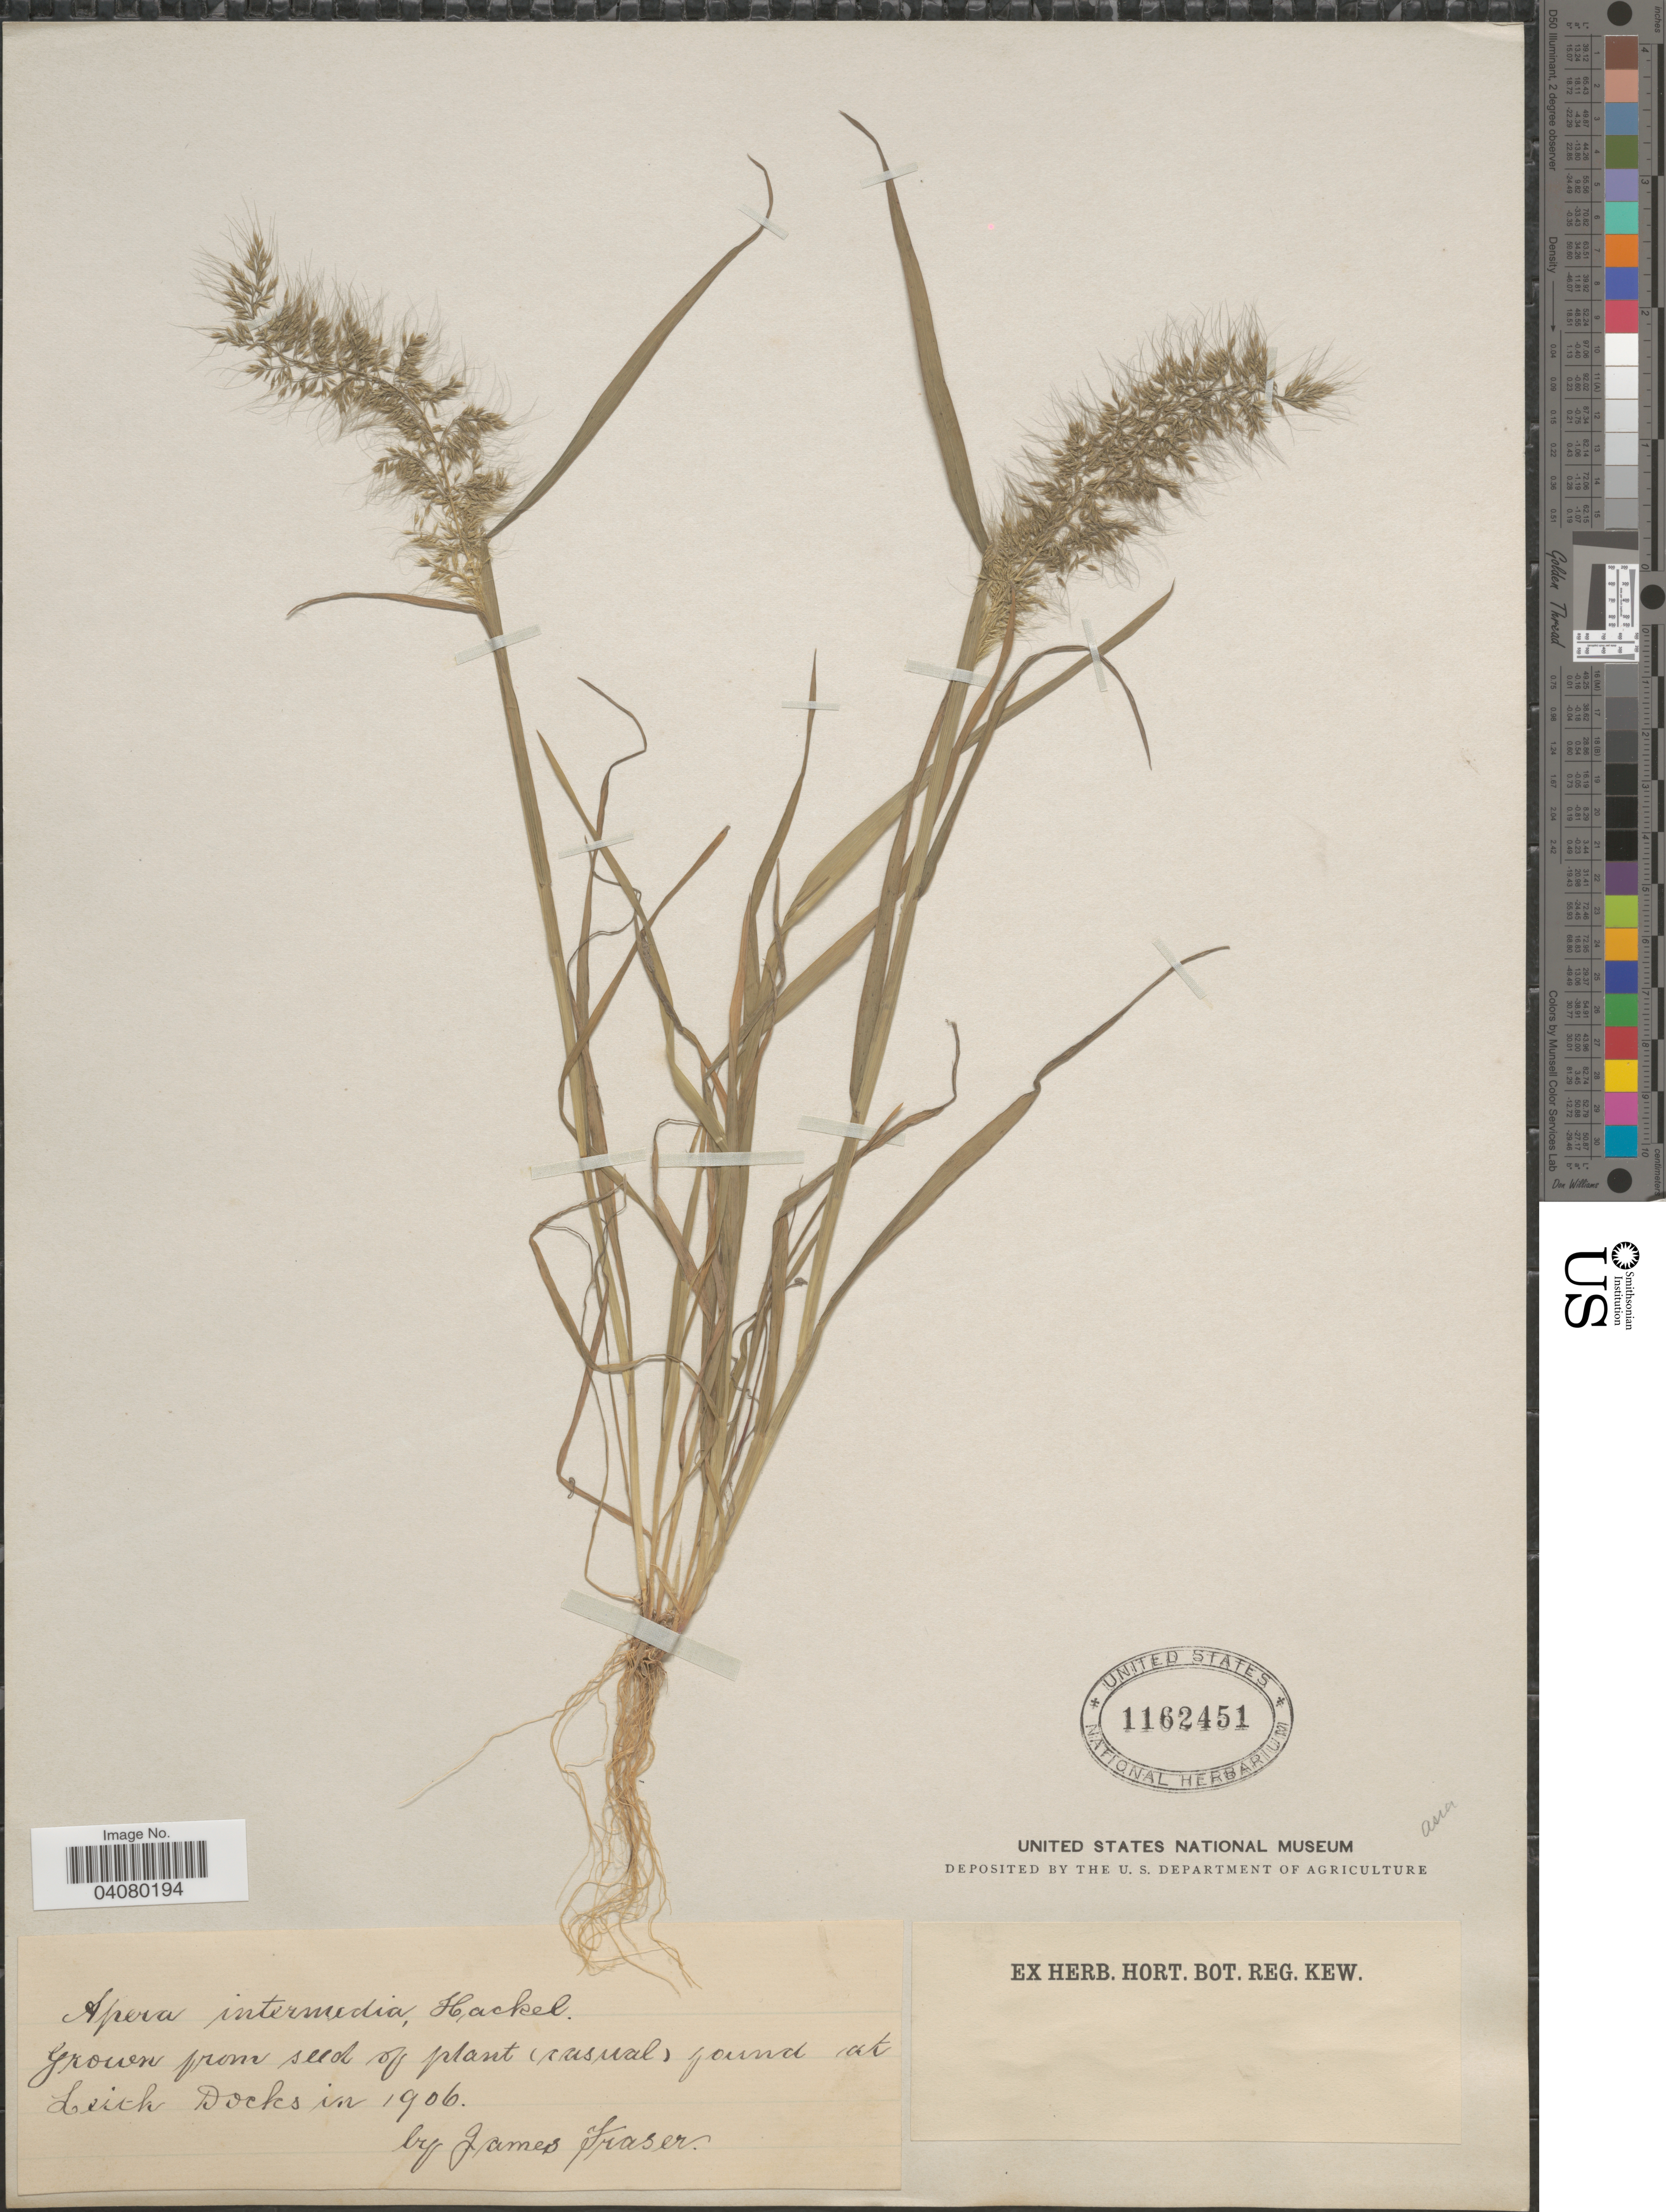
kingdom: Plantae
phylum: Tracheophyta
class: Liliopsida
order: Poales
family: Poaceae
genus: Apera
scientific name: Apera intermedia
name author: Hack.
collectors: J. Fraser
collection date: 1906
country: United Kingdom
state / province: Scotland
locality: Leith Docks.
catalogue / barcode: US 1162451